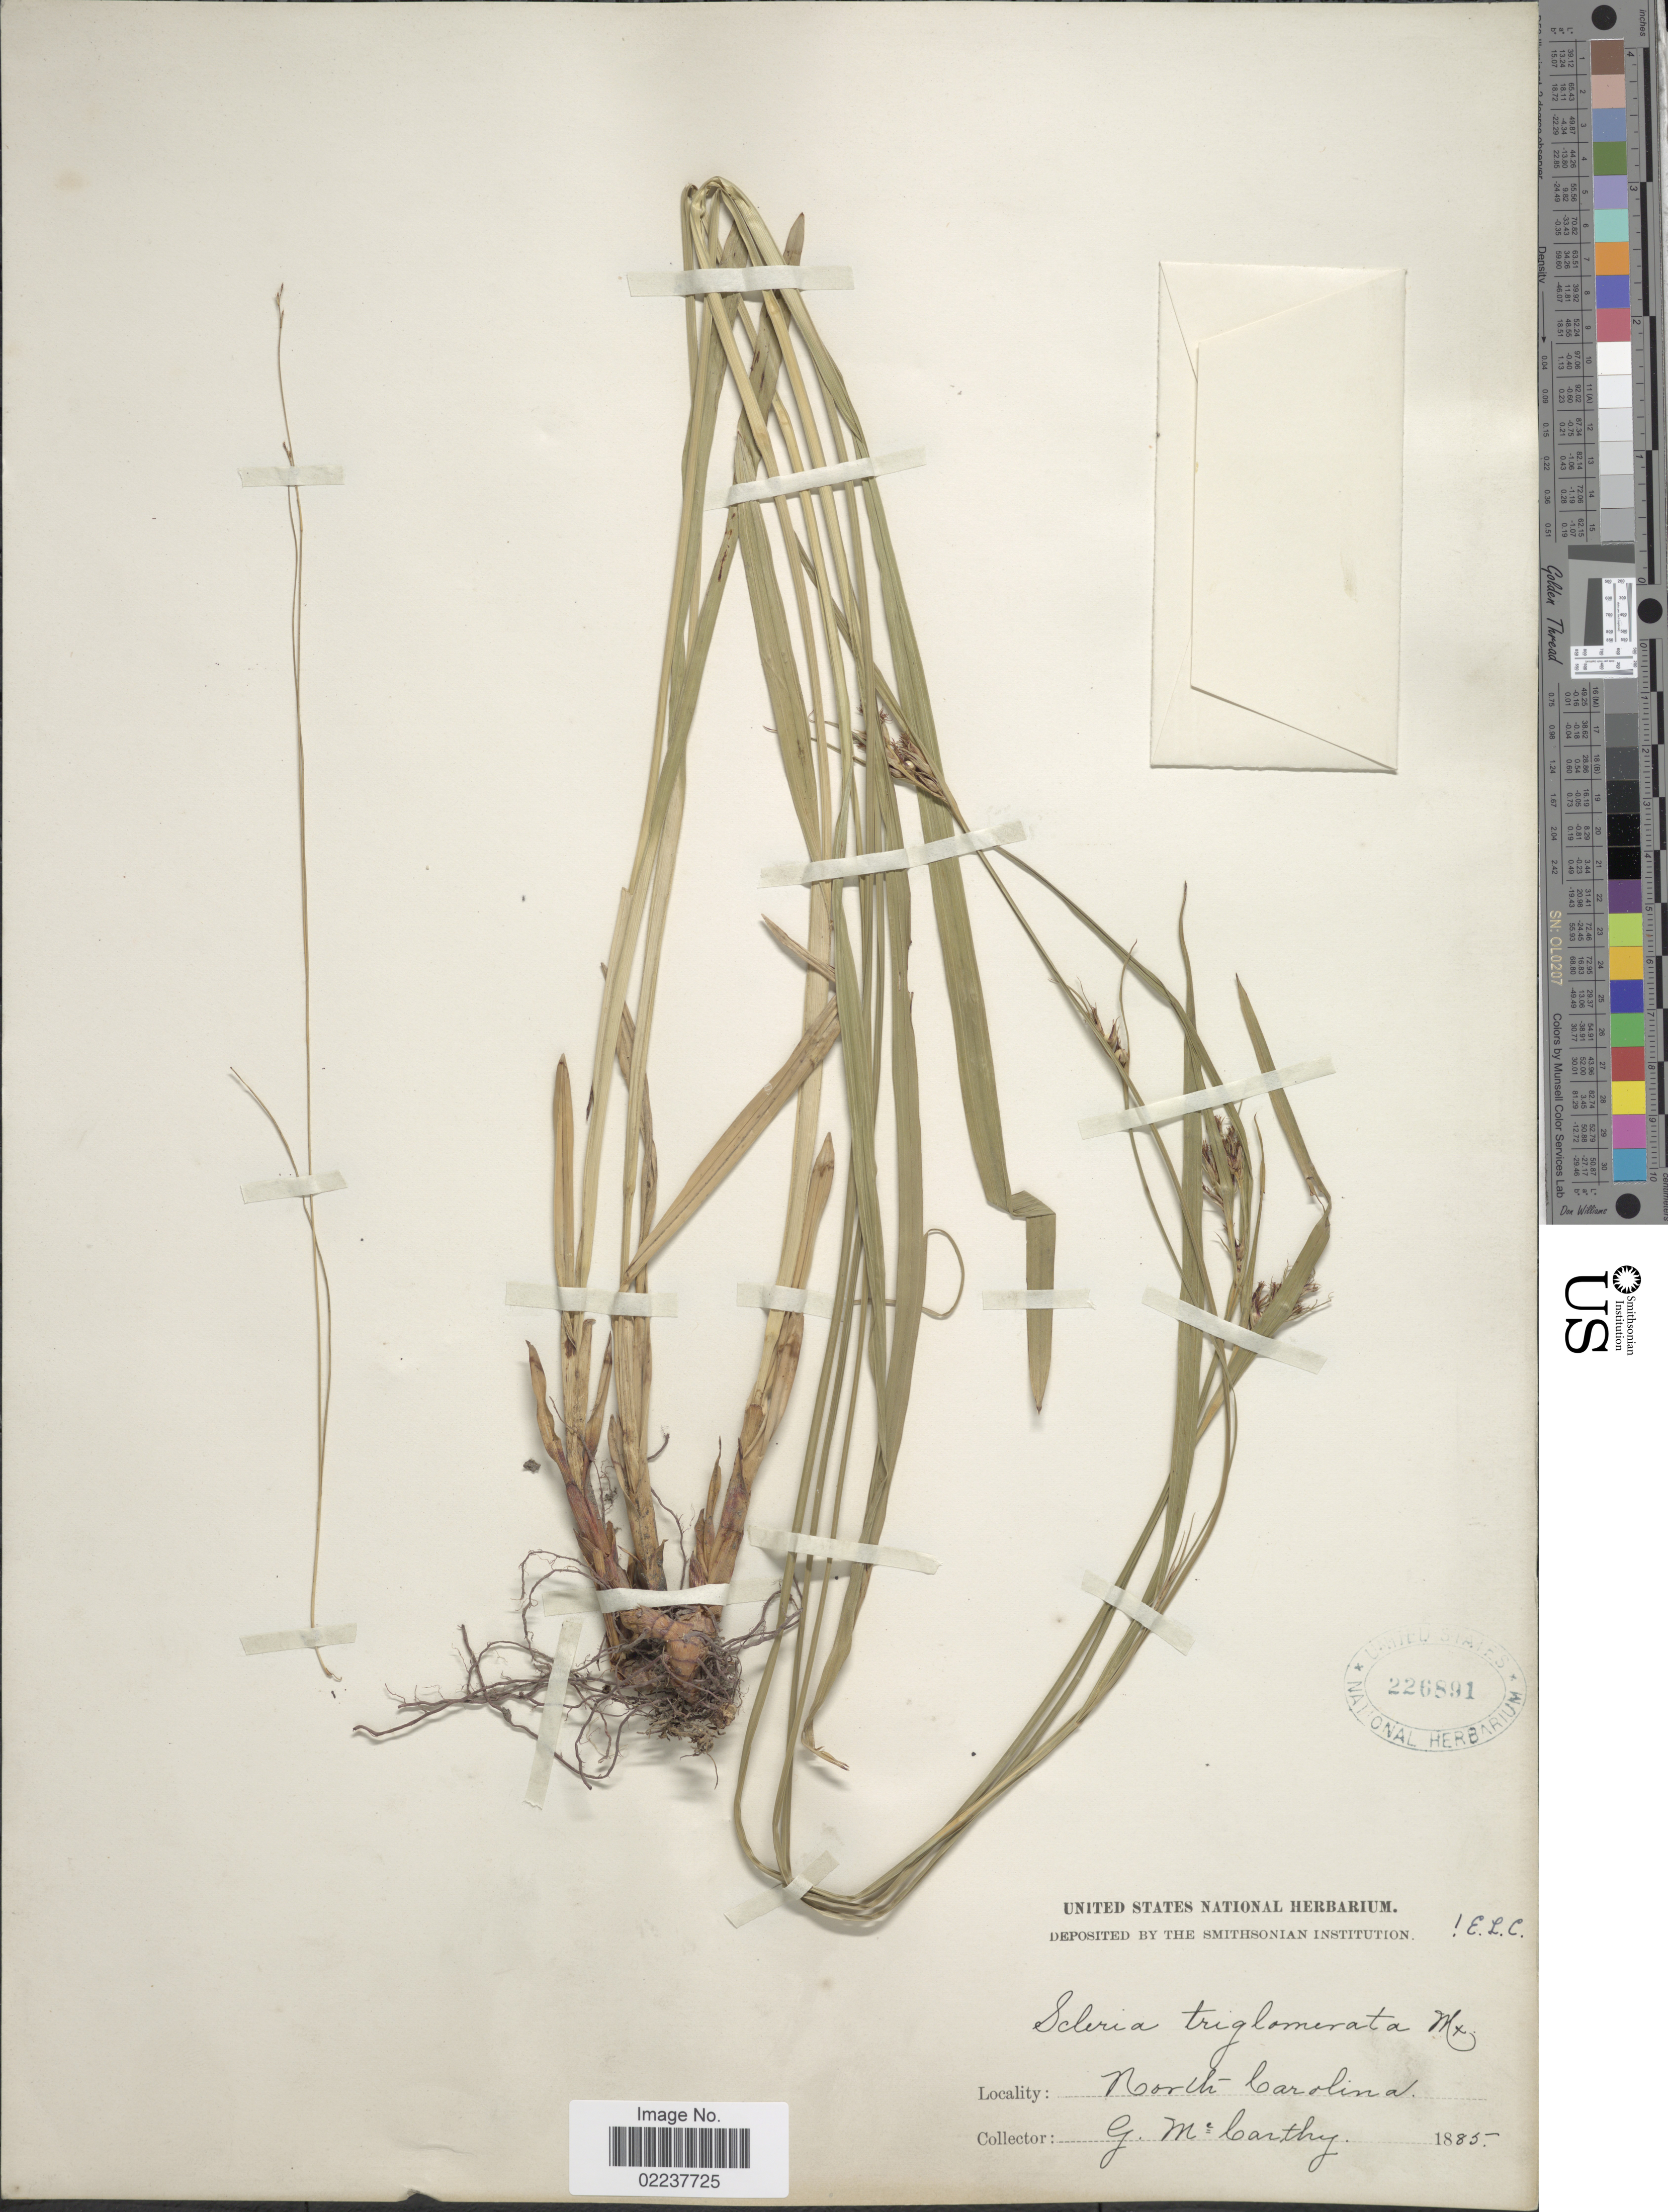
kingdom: Plantae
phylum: Tracheophyta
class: Liliopsida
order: Poales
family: Cyperaceae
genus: Scleria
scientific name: Scleria triglomerata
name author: Michx.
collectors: G. McCarthy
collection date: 1885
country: United States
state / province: North Carolina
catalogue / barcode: US 226891